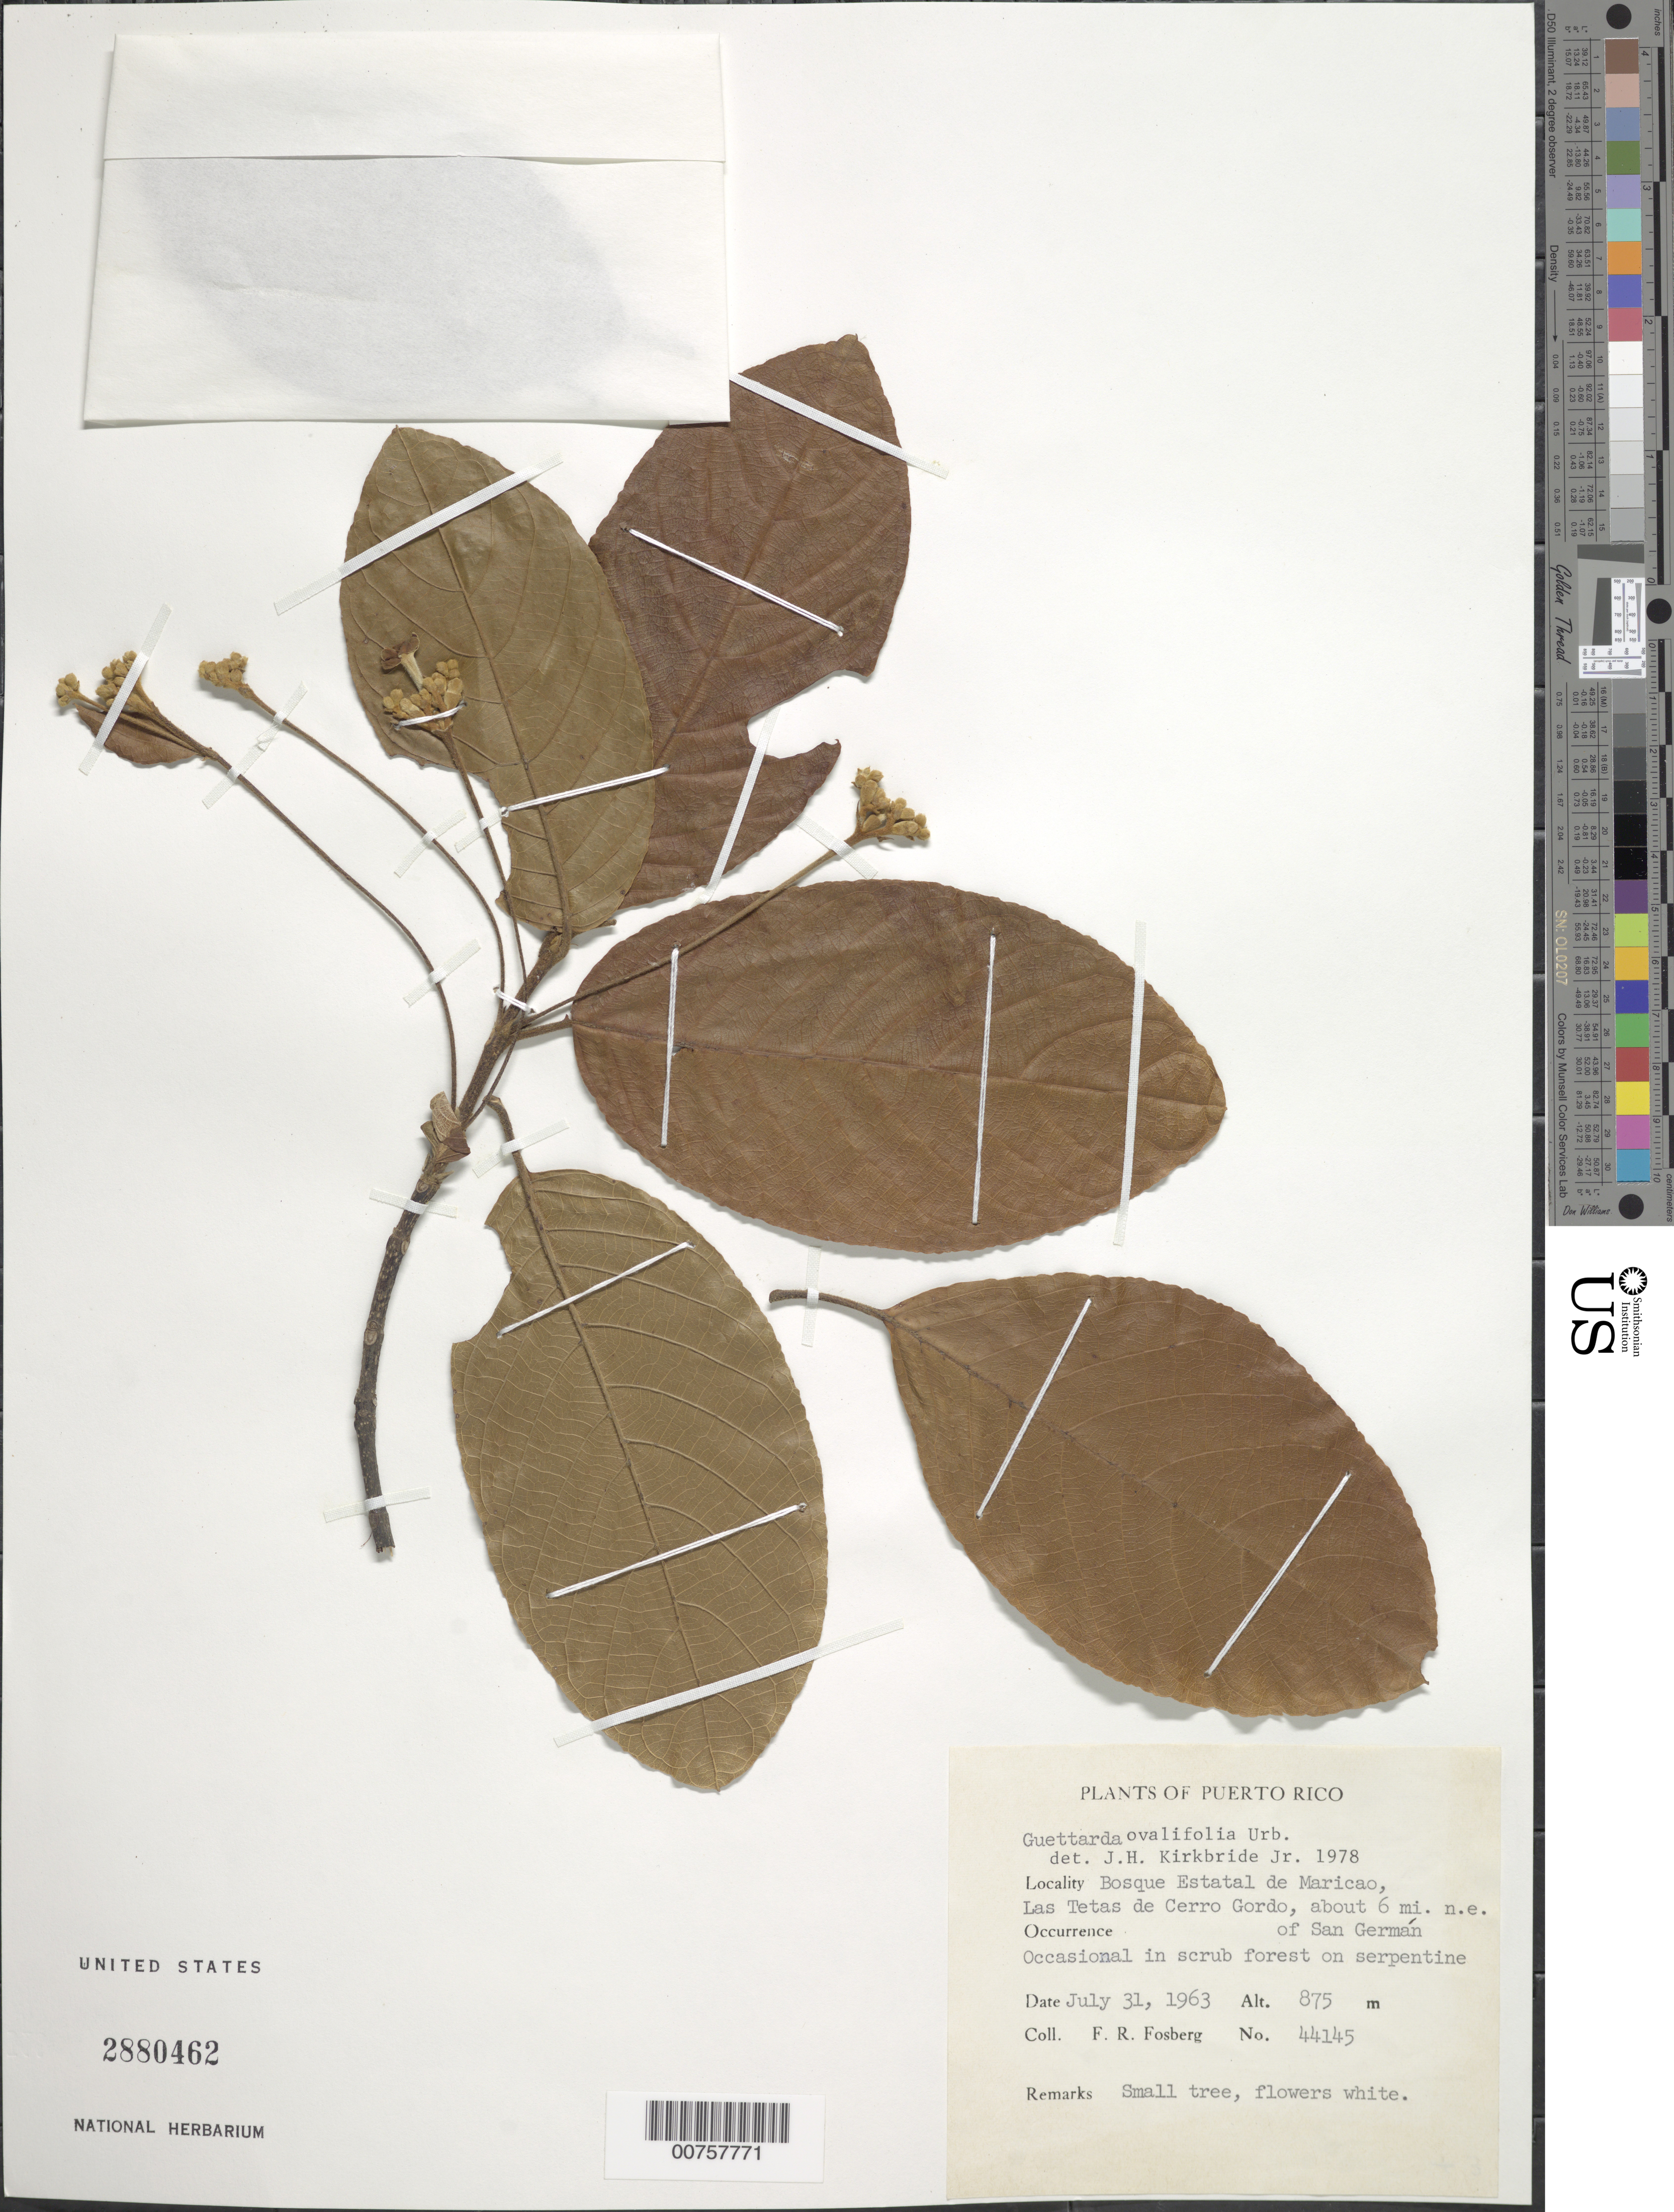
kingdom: Plantae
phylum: Tracheophyta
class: Magnoliopsida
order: Gentianales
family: Rubiaceae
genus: Guettarda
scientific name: Guettarda ovalifolia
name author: Urb.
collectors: F. R. Fosberg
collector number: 44145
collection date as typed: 31 Jul 1963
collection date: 1963-07-31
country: Puerto Rico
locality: Bosque Estatal de Maricao, Las Tetas de Cerro Gordo, about 6 mi. NE of San Germán.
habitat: Occasional in scrub forest on serpentine.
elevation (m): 875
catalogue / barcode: US 2880462